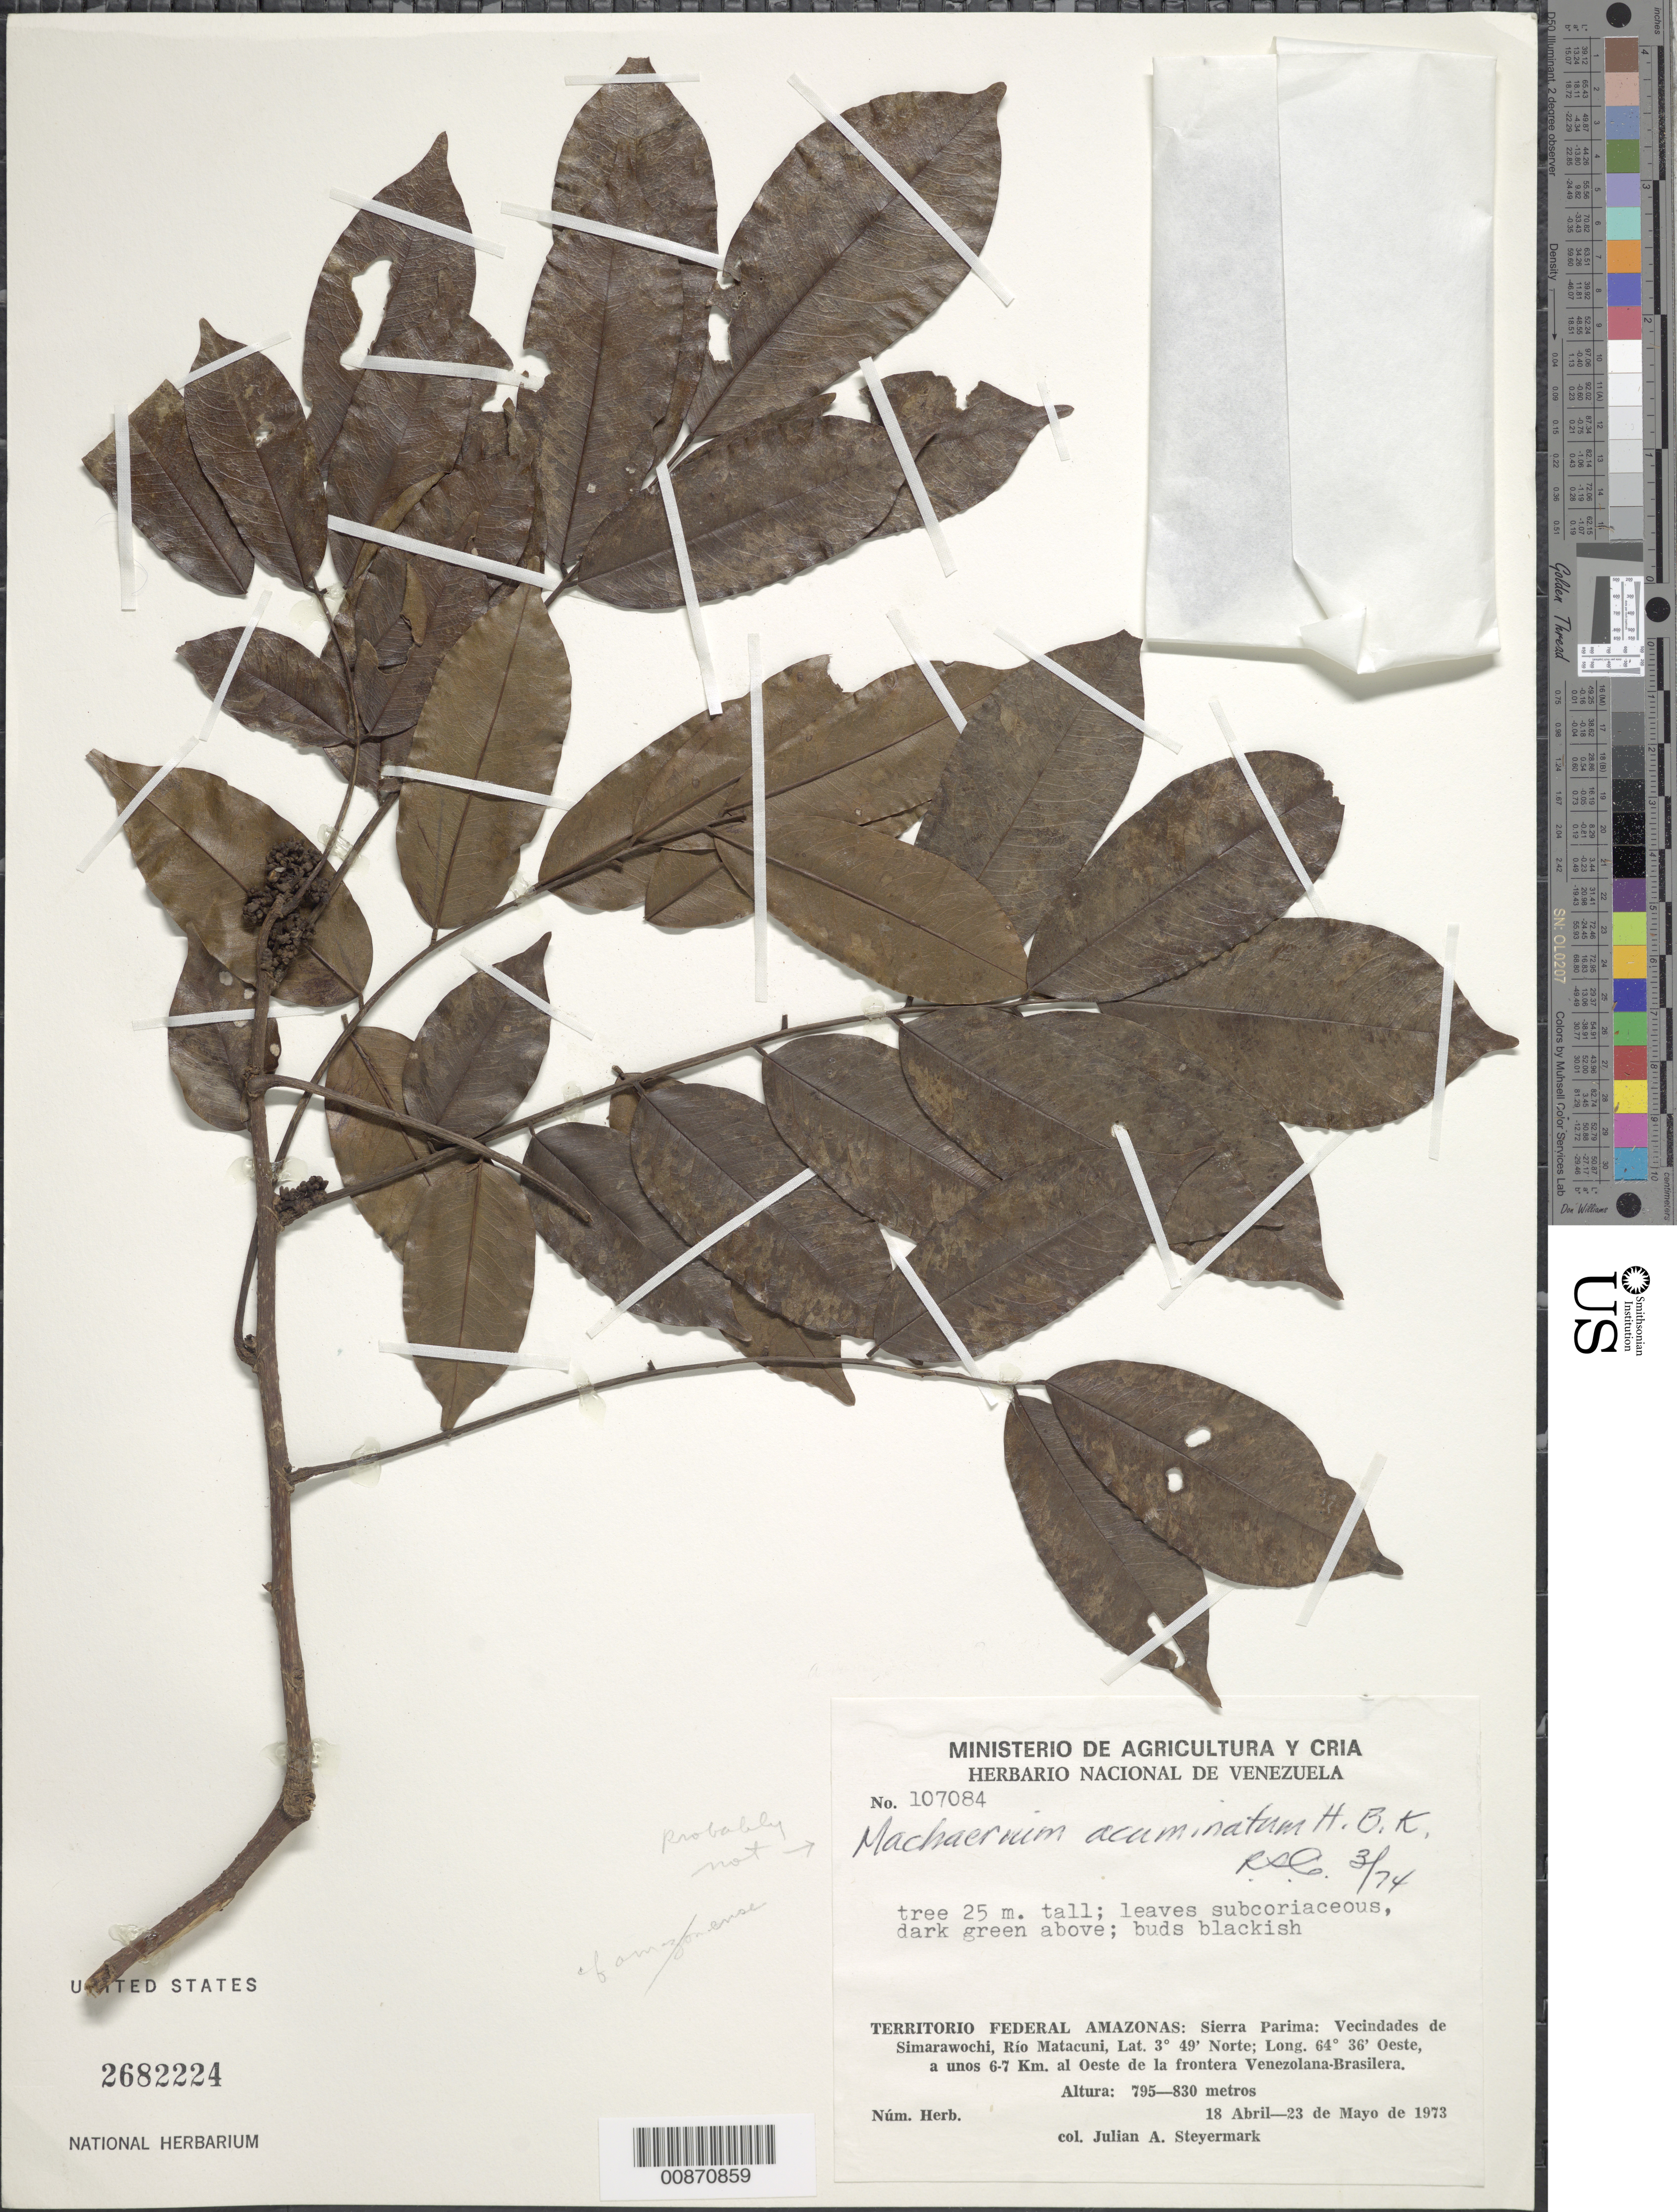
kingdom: Plantae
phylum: Tracheophyta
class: Magnoliopsida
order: Fabales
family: Fabaceae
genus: Machaerium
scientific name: Machaerium acuminatum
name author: Kunth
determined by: Cowan, R. S.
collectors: J. Steyermark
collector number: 107084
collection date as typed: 18-Apr-73 to 23-May-73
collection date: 1973-04-18/1973-05-23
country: Venezuela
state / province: Amazonas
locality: Sierra Parima; vec de Simarawochi, Río Matacuni, a unos 6-7 km al oeste de la frontera Venezolana-Brasilera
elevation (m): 795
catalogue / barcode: US 2682224